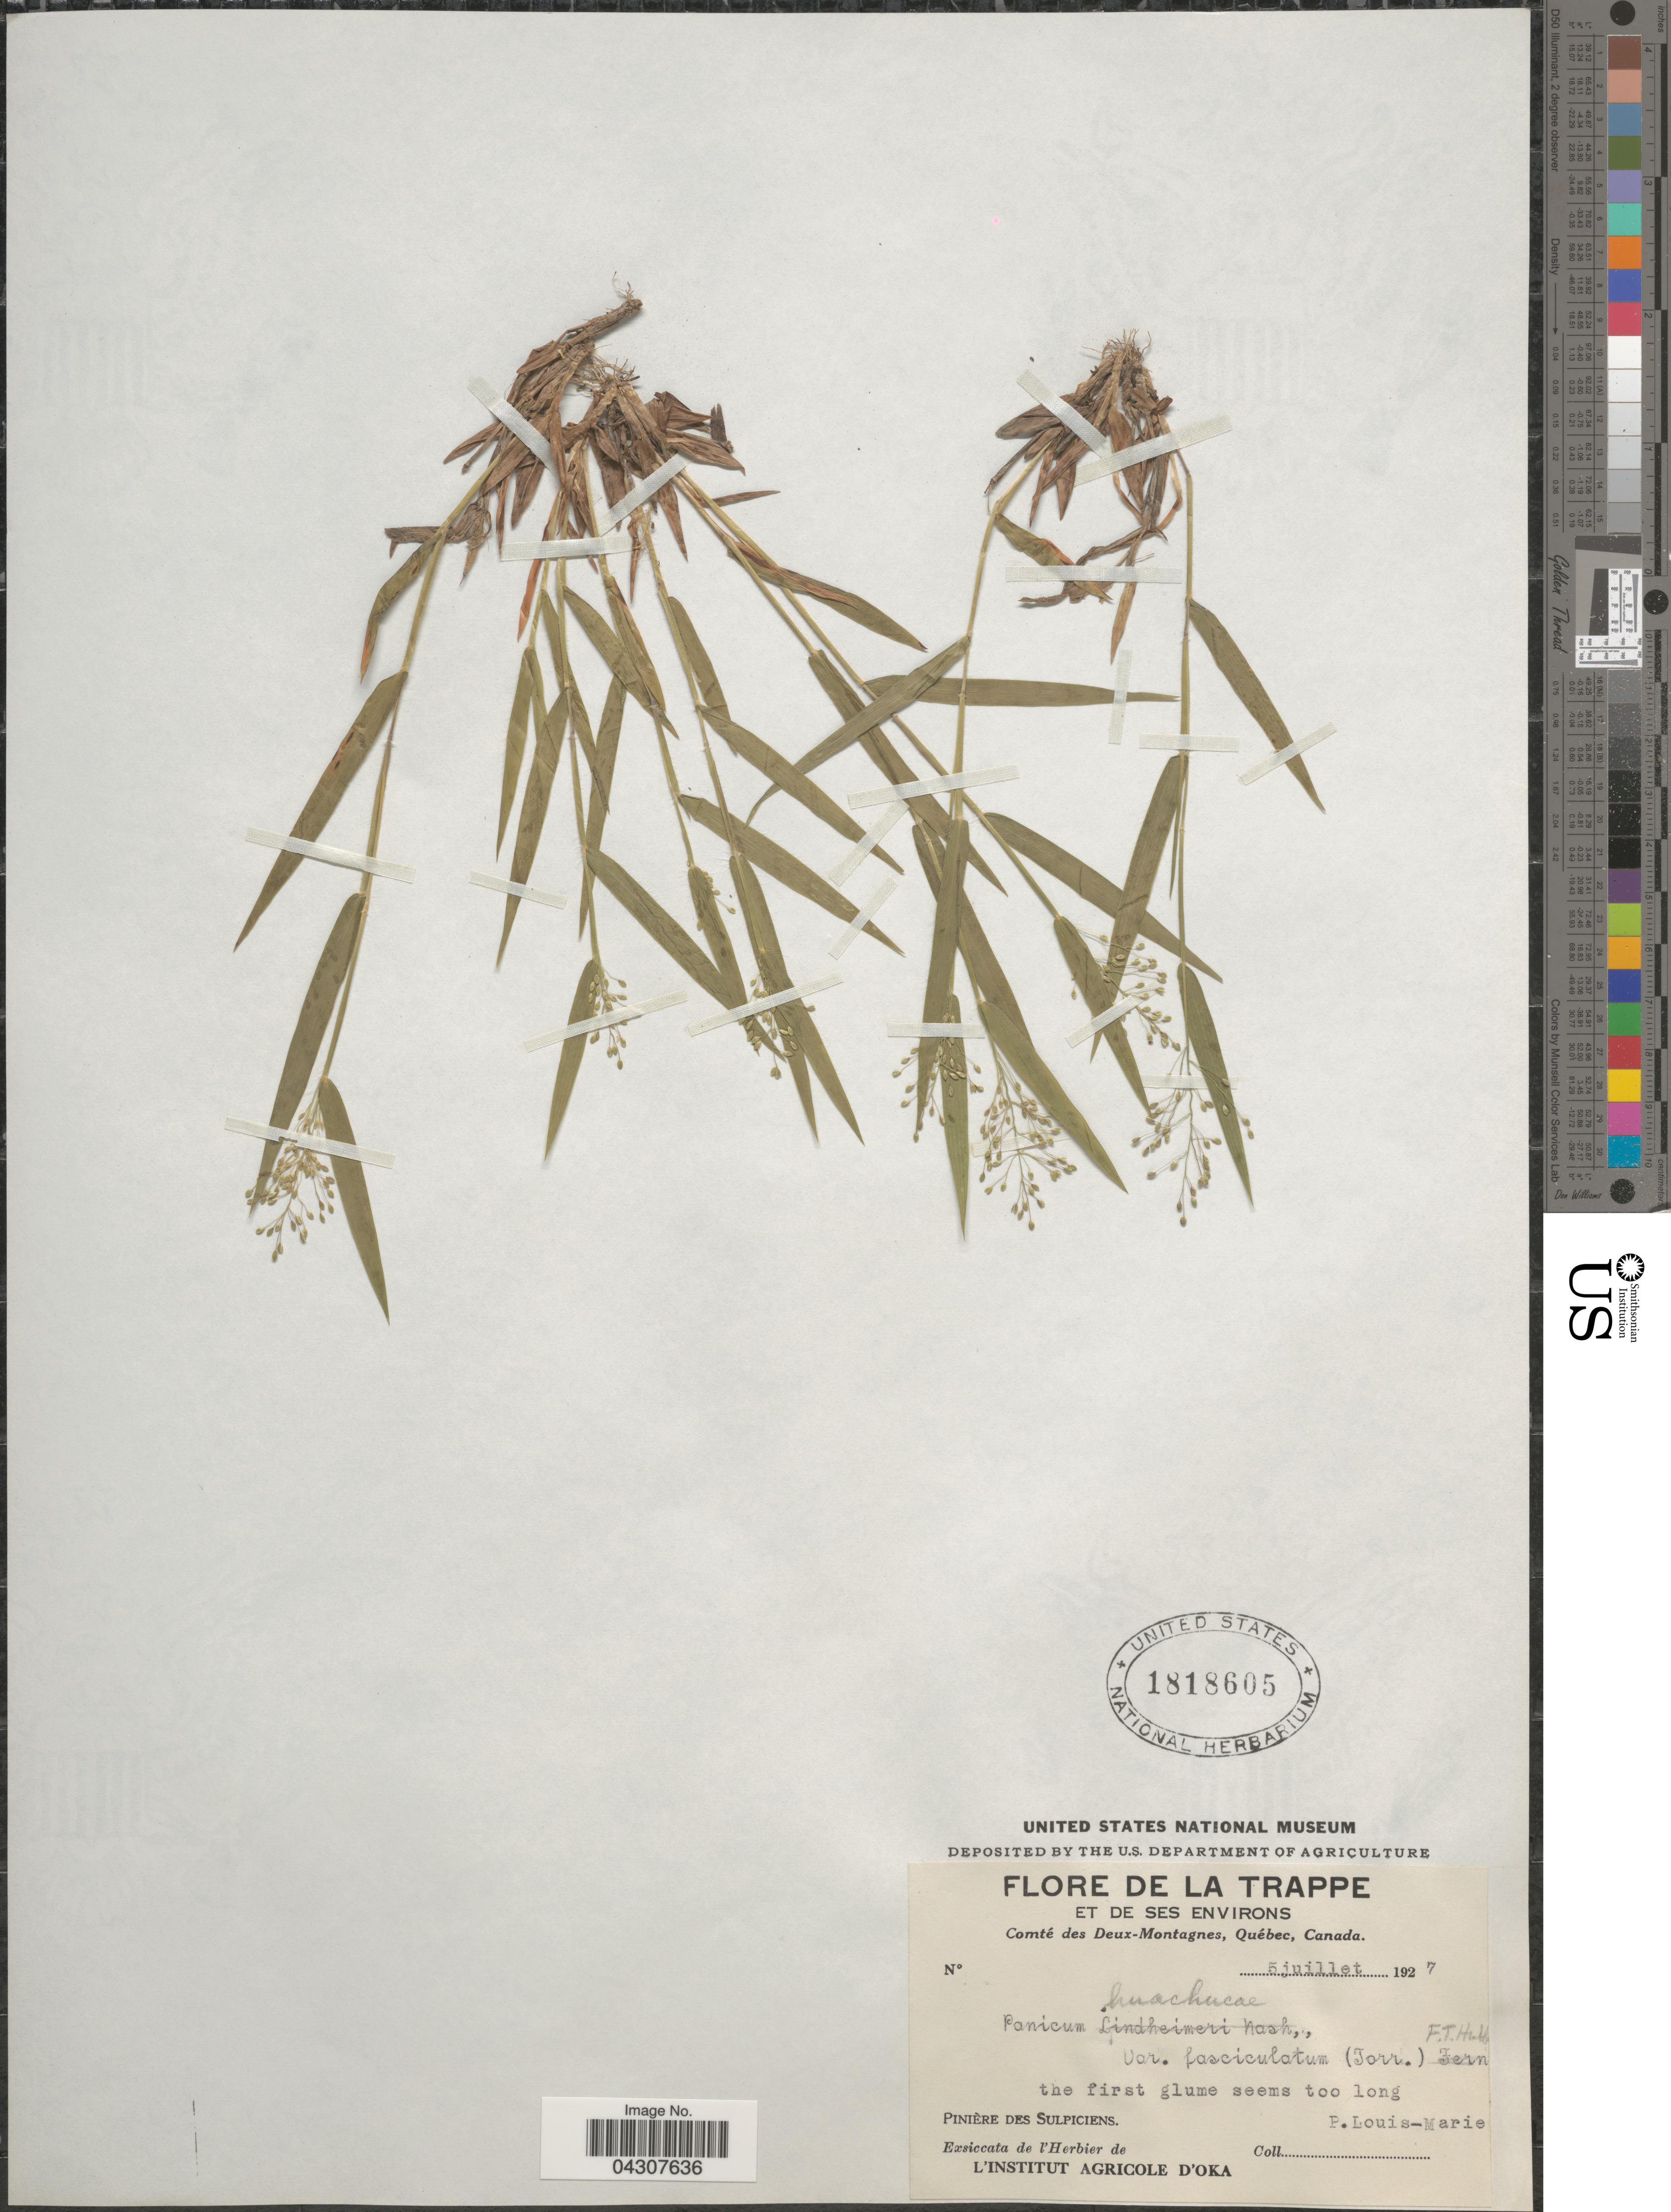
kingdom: Plantae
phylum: Tracheophyta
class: Liliopsida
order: Poales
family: Poaceae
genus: Dichanthelium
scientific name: Dichanthelium acuminatum var. acuminatum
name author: (Sw.) Gould & C.A. Clark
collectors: L.-M. LaLonde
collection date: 1927-07-05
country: Canada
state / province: Quebec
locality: La Trappe et de ses environs. Comté des Deux-Montagnes. Pinière des Sulpiciens.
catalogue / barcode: US 1818605